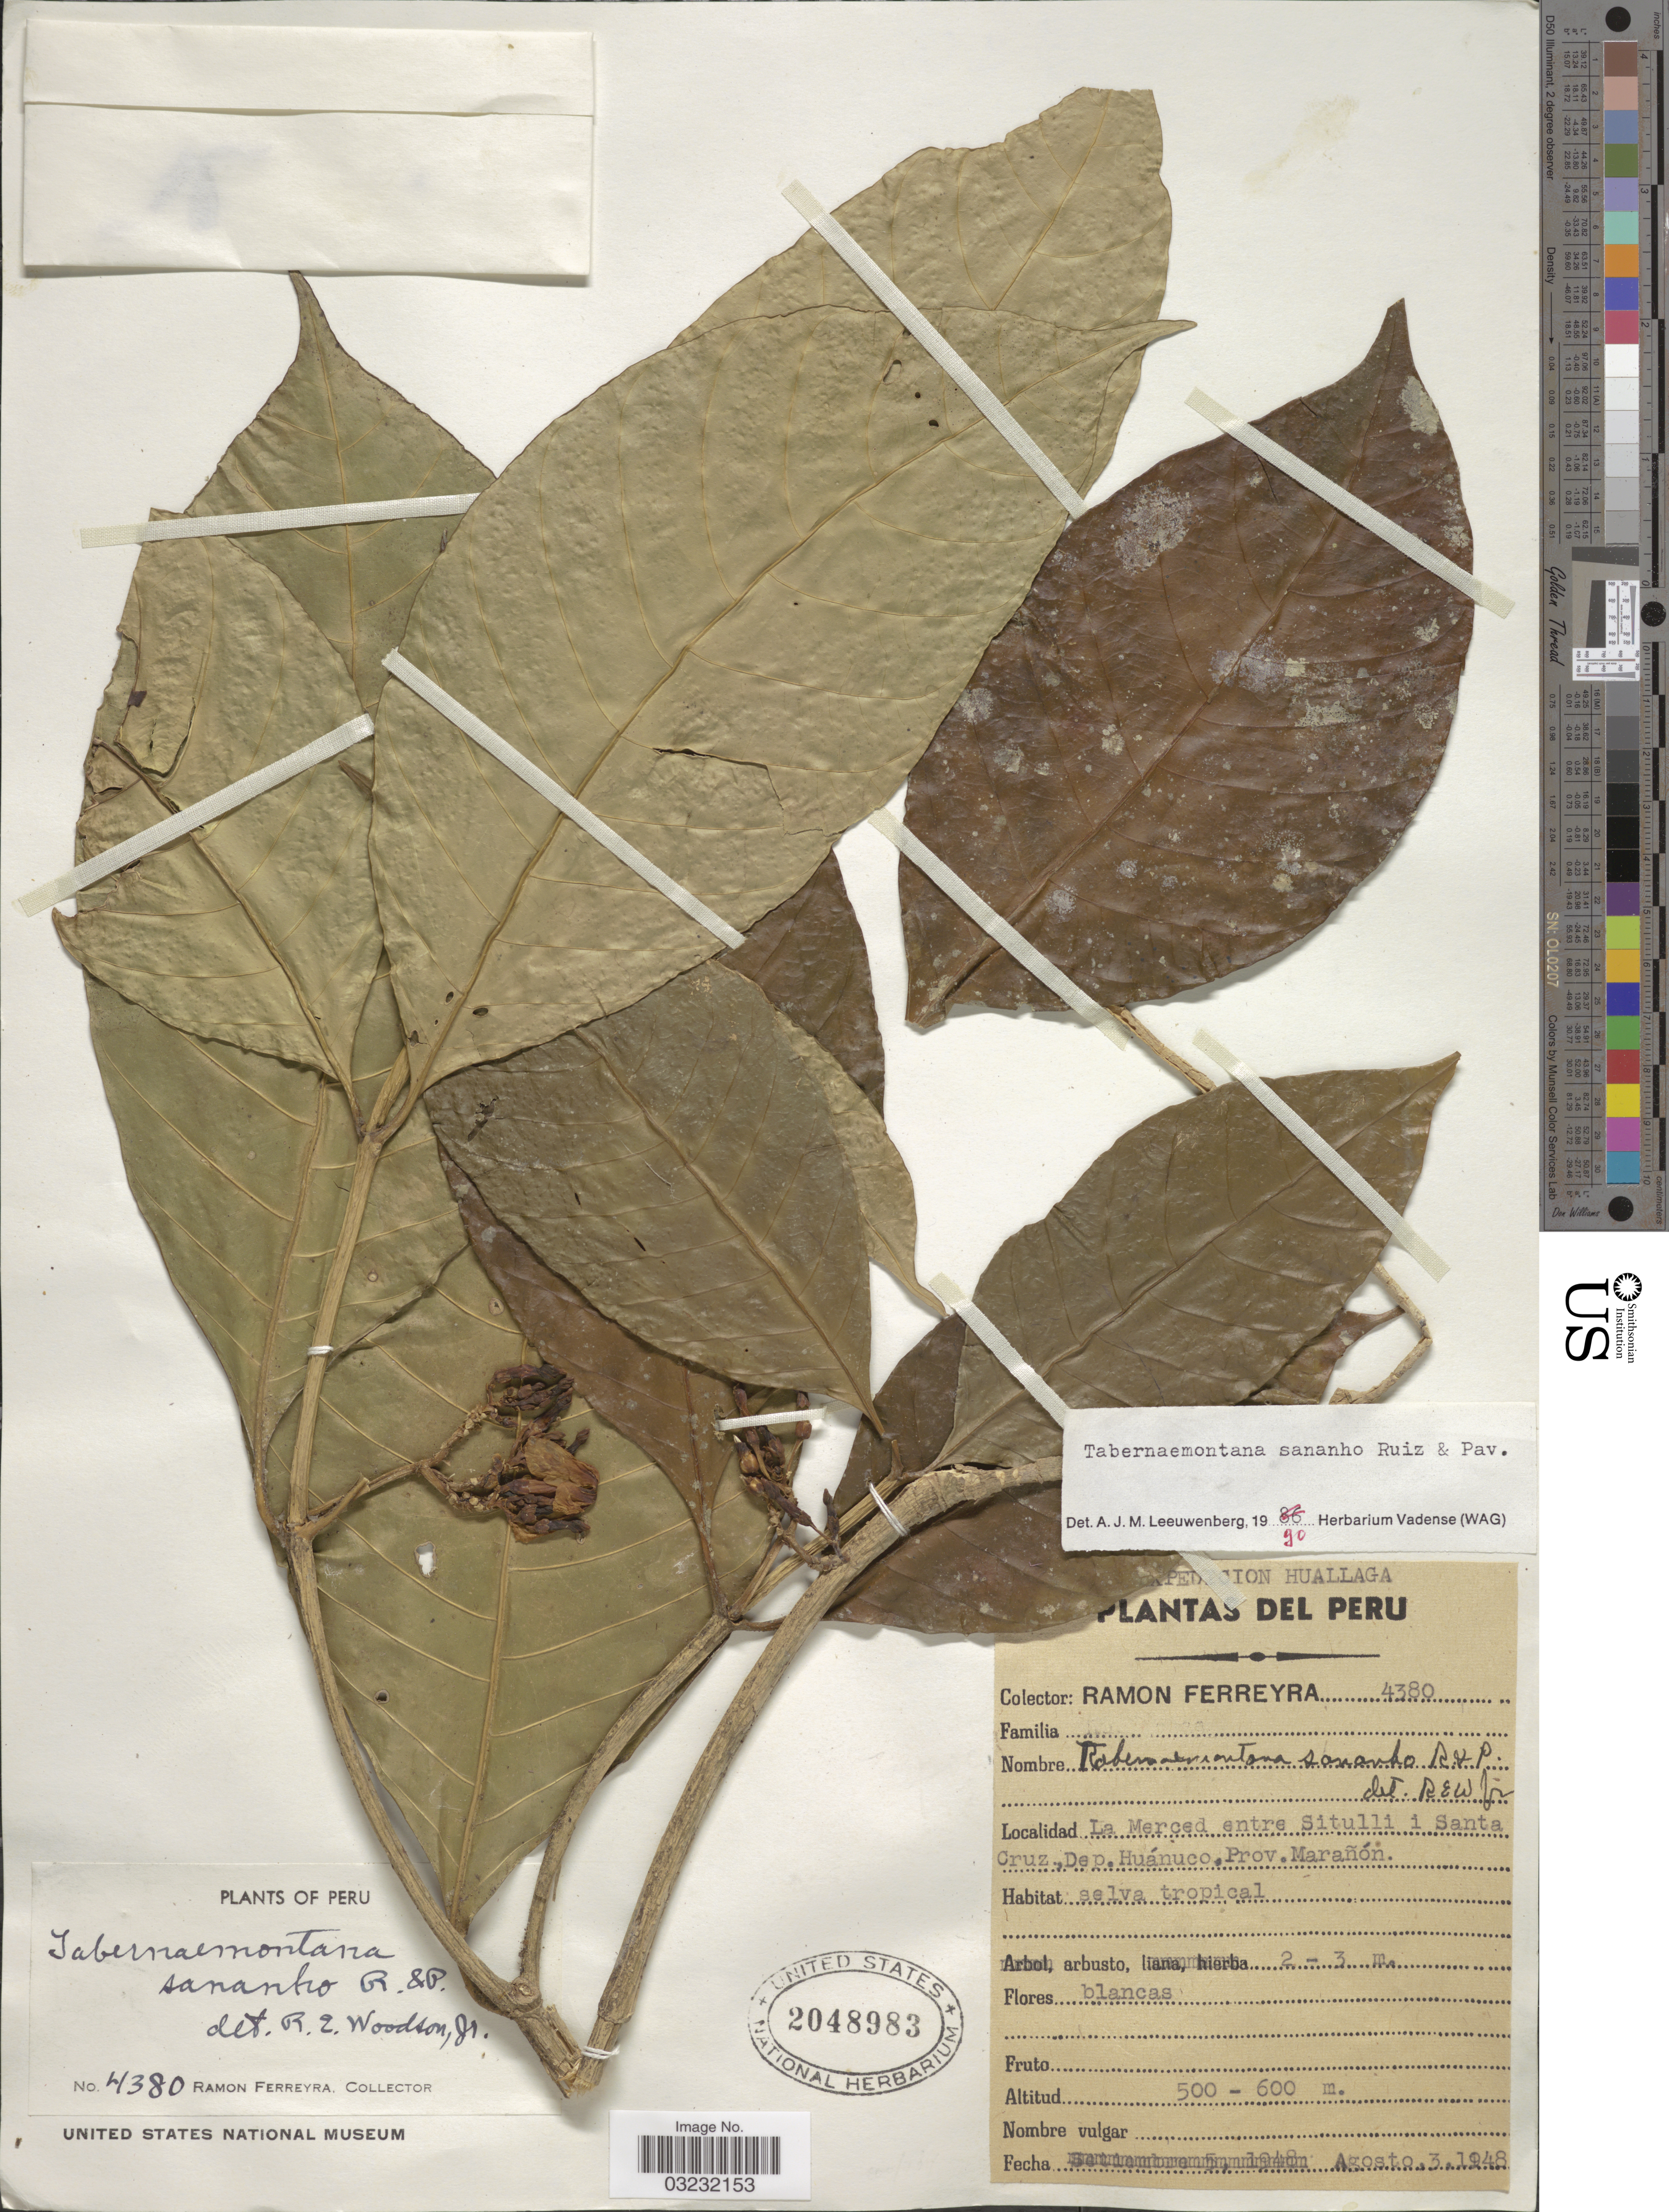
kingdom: Plantae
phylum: Tracheophyta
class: Magnoliopsida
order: Gentianales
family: Apocynaceae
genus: Tabernaemontana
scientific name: Tabernaemontana sananho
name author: Ruiz & Pav.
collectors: R. A. Ferreyra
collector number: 4380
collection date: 1948-08-03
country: Peru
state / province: Huánuco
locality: La Merced entre Situlli i Santa Cruz, Dep. Huánuco, Prov. Marañón.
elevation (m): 500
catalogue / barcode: US 2048983